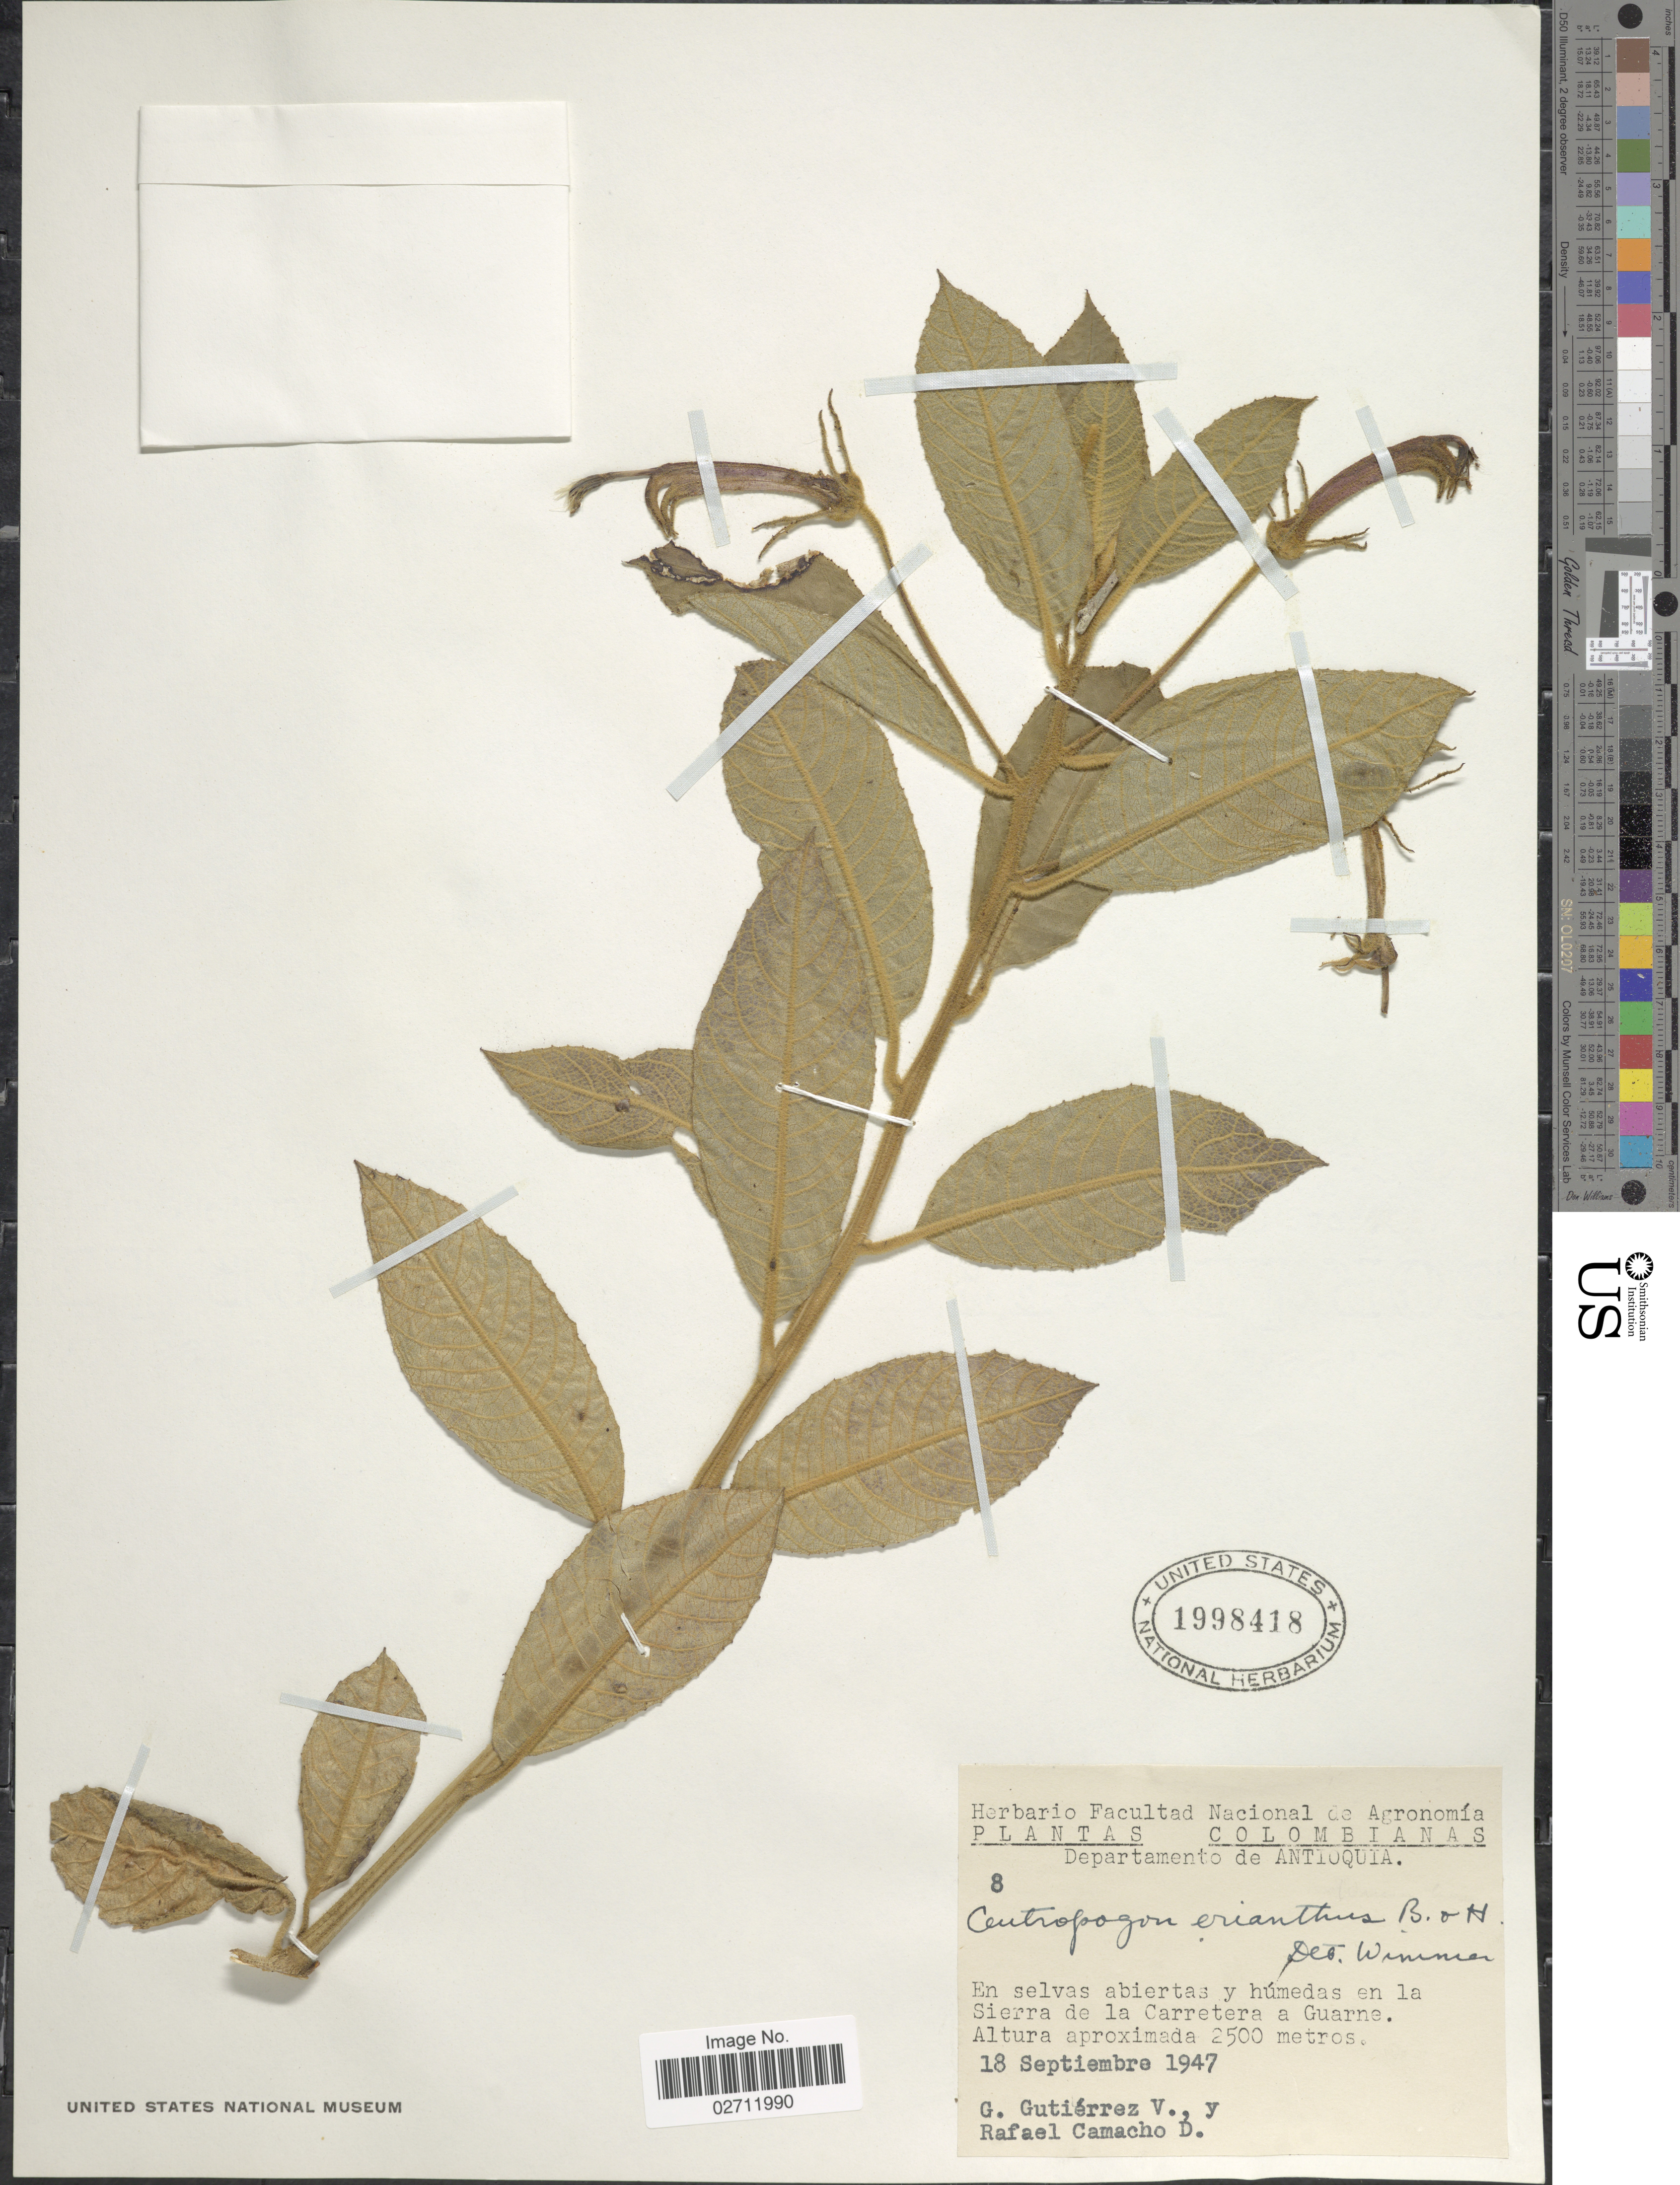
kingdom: Plantae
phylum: Tracheophyta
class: Magnoliopsida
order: Asterales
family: Campanulaceae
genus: Centropogon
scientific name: Centropogon erianthus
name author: (Benth.) Benth. & Hook. f. ex Drake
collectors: G. Gutiérrez V. & R. Camacho D.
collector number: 8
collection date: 1947-09-18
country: Colombia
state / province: Antioquia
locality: En selva abiertas y humedas en la Sierra de la Carretera a Guarne.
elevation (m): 2500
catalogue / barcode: US 1998418